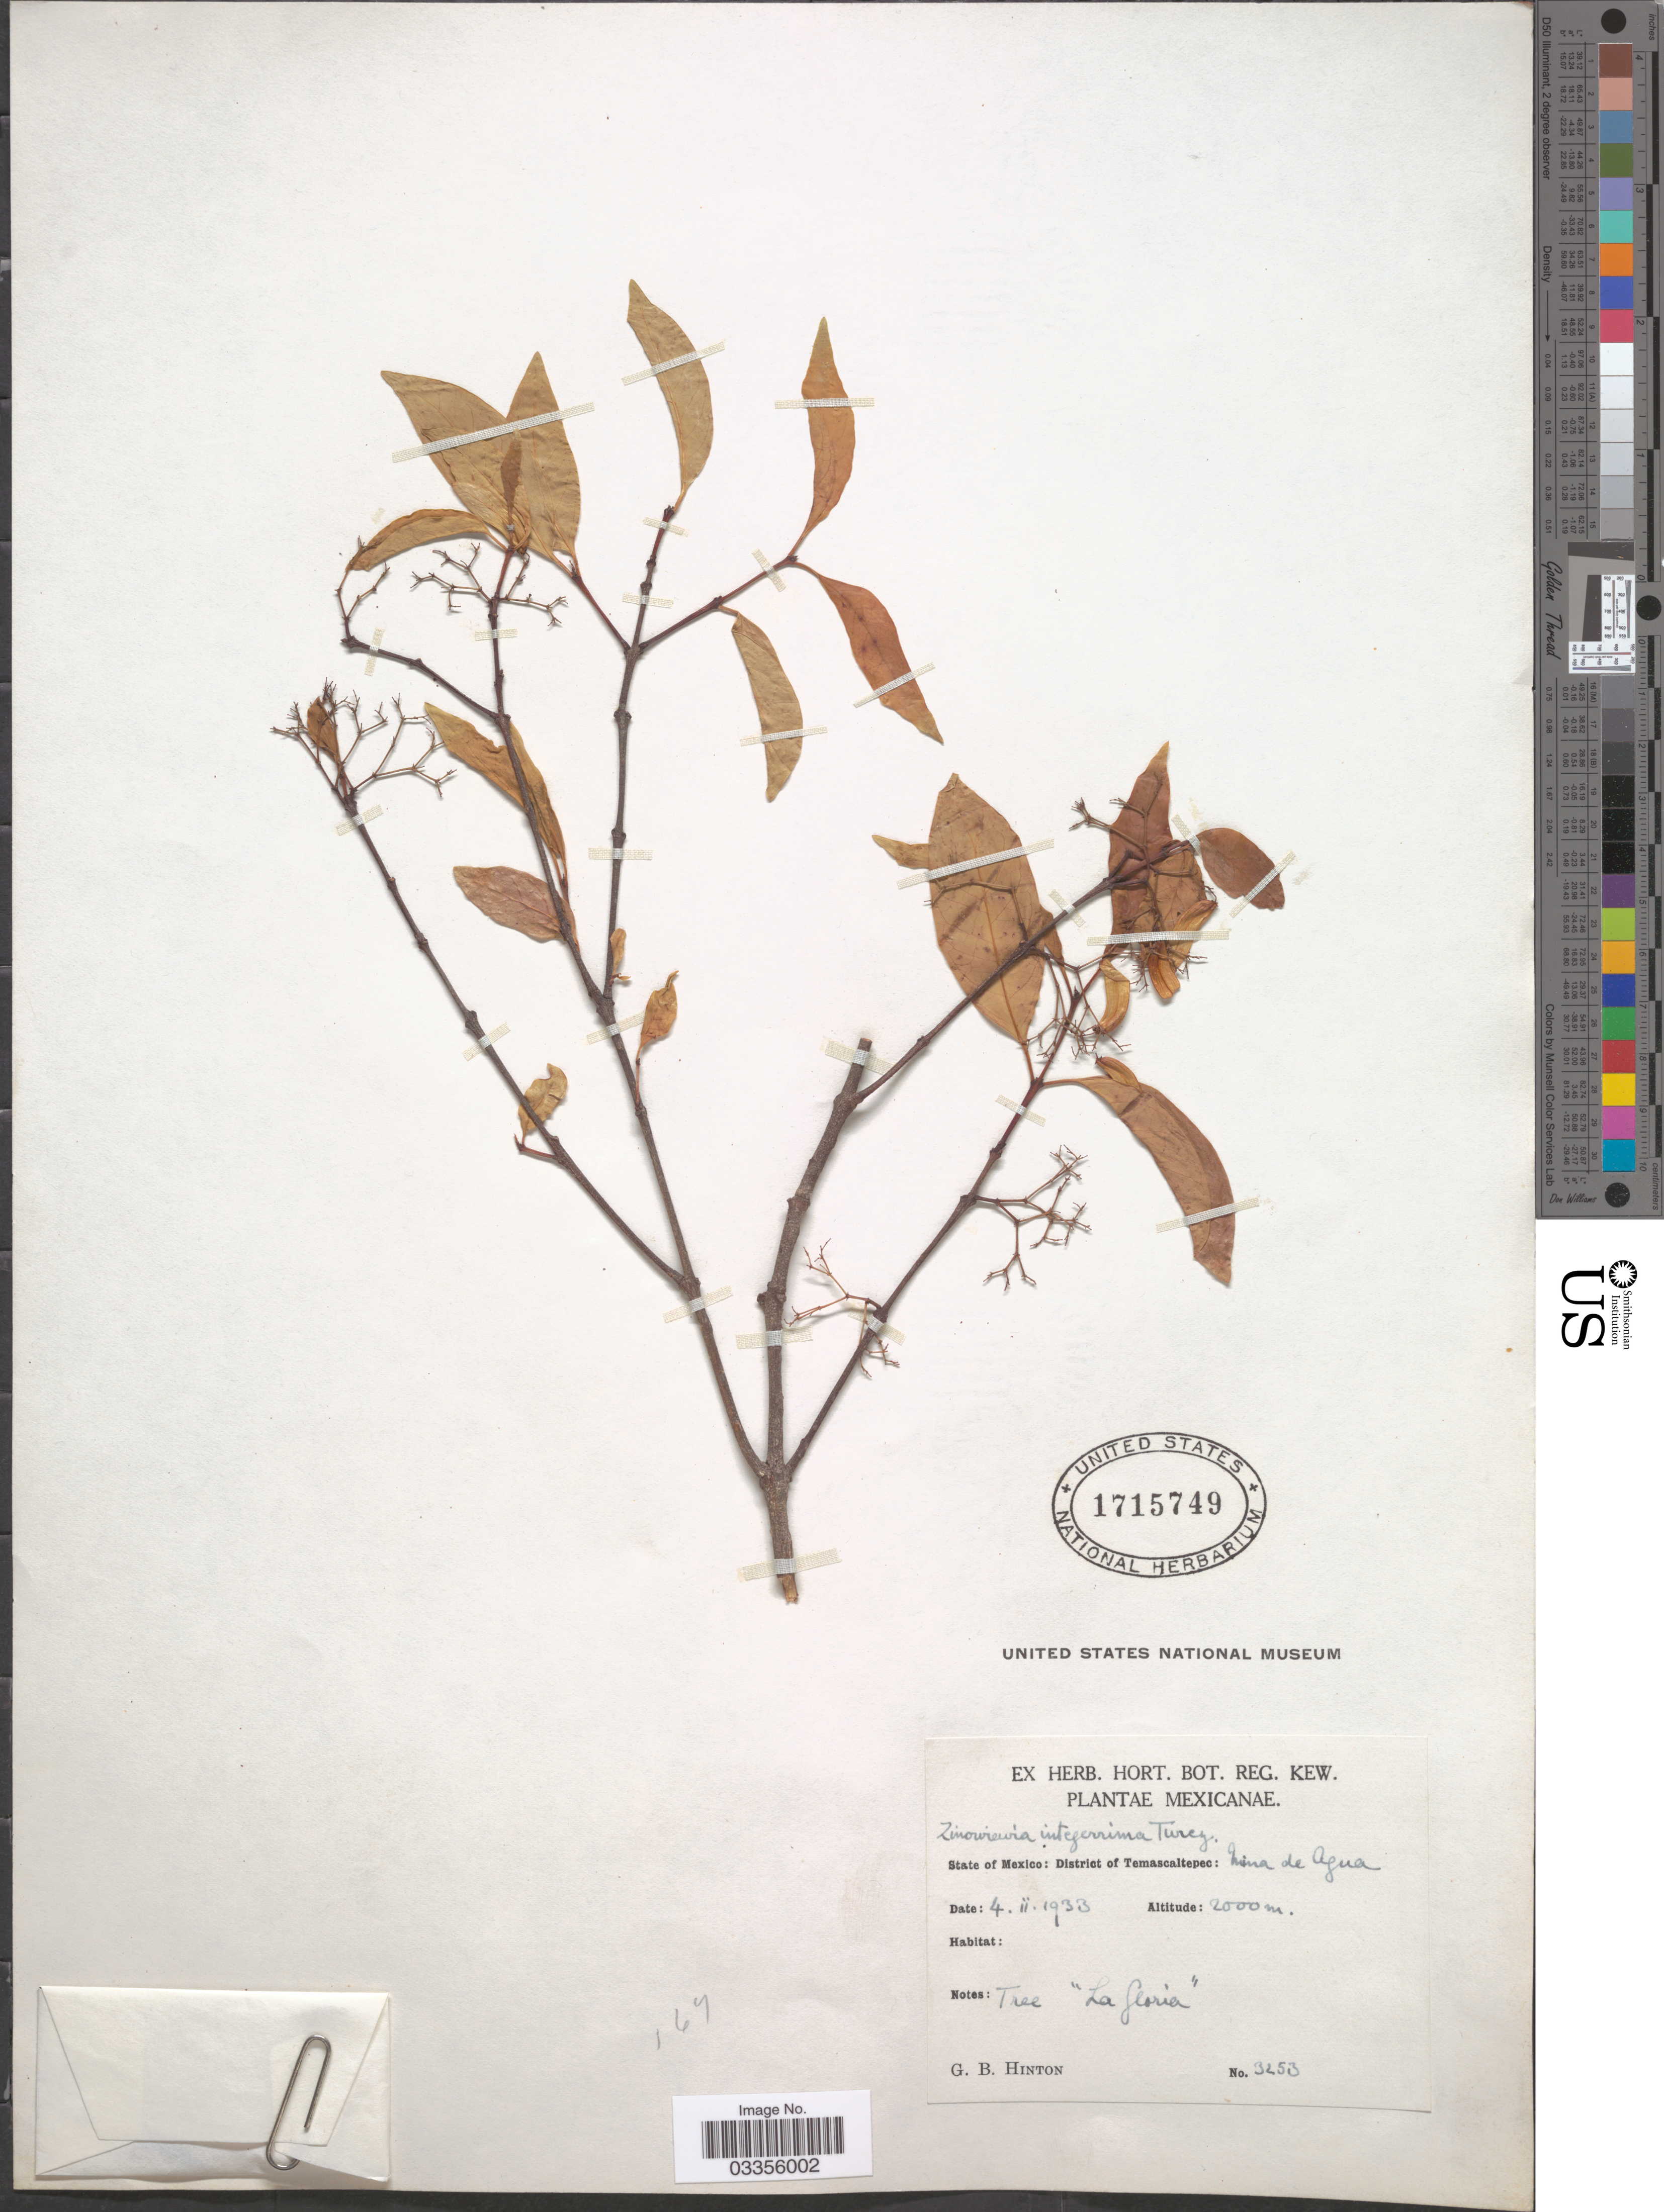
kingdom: Plantae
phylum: Tracheophyta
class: Magnoliopsida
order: Celastrales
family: Celastraceae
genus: Zinowiewia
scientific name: Zinowiewia concinna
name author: Lundell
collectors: G. B. Hinton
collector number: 3253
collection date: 1933-02-04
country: Mexico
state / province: México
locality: District of Temascaltepec: Mina de Agua.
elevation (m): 2000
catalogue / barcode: US 1715749